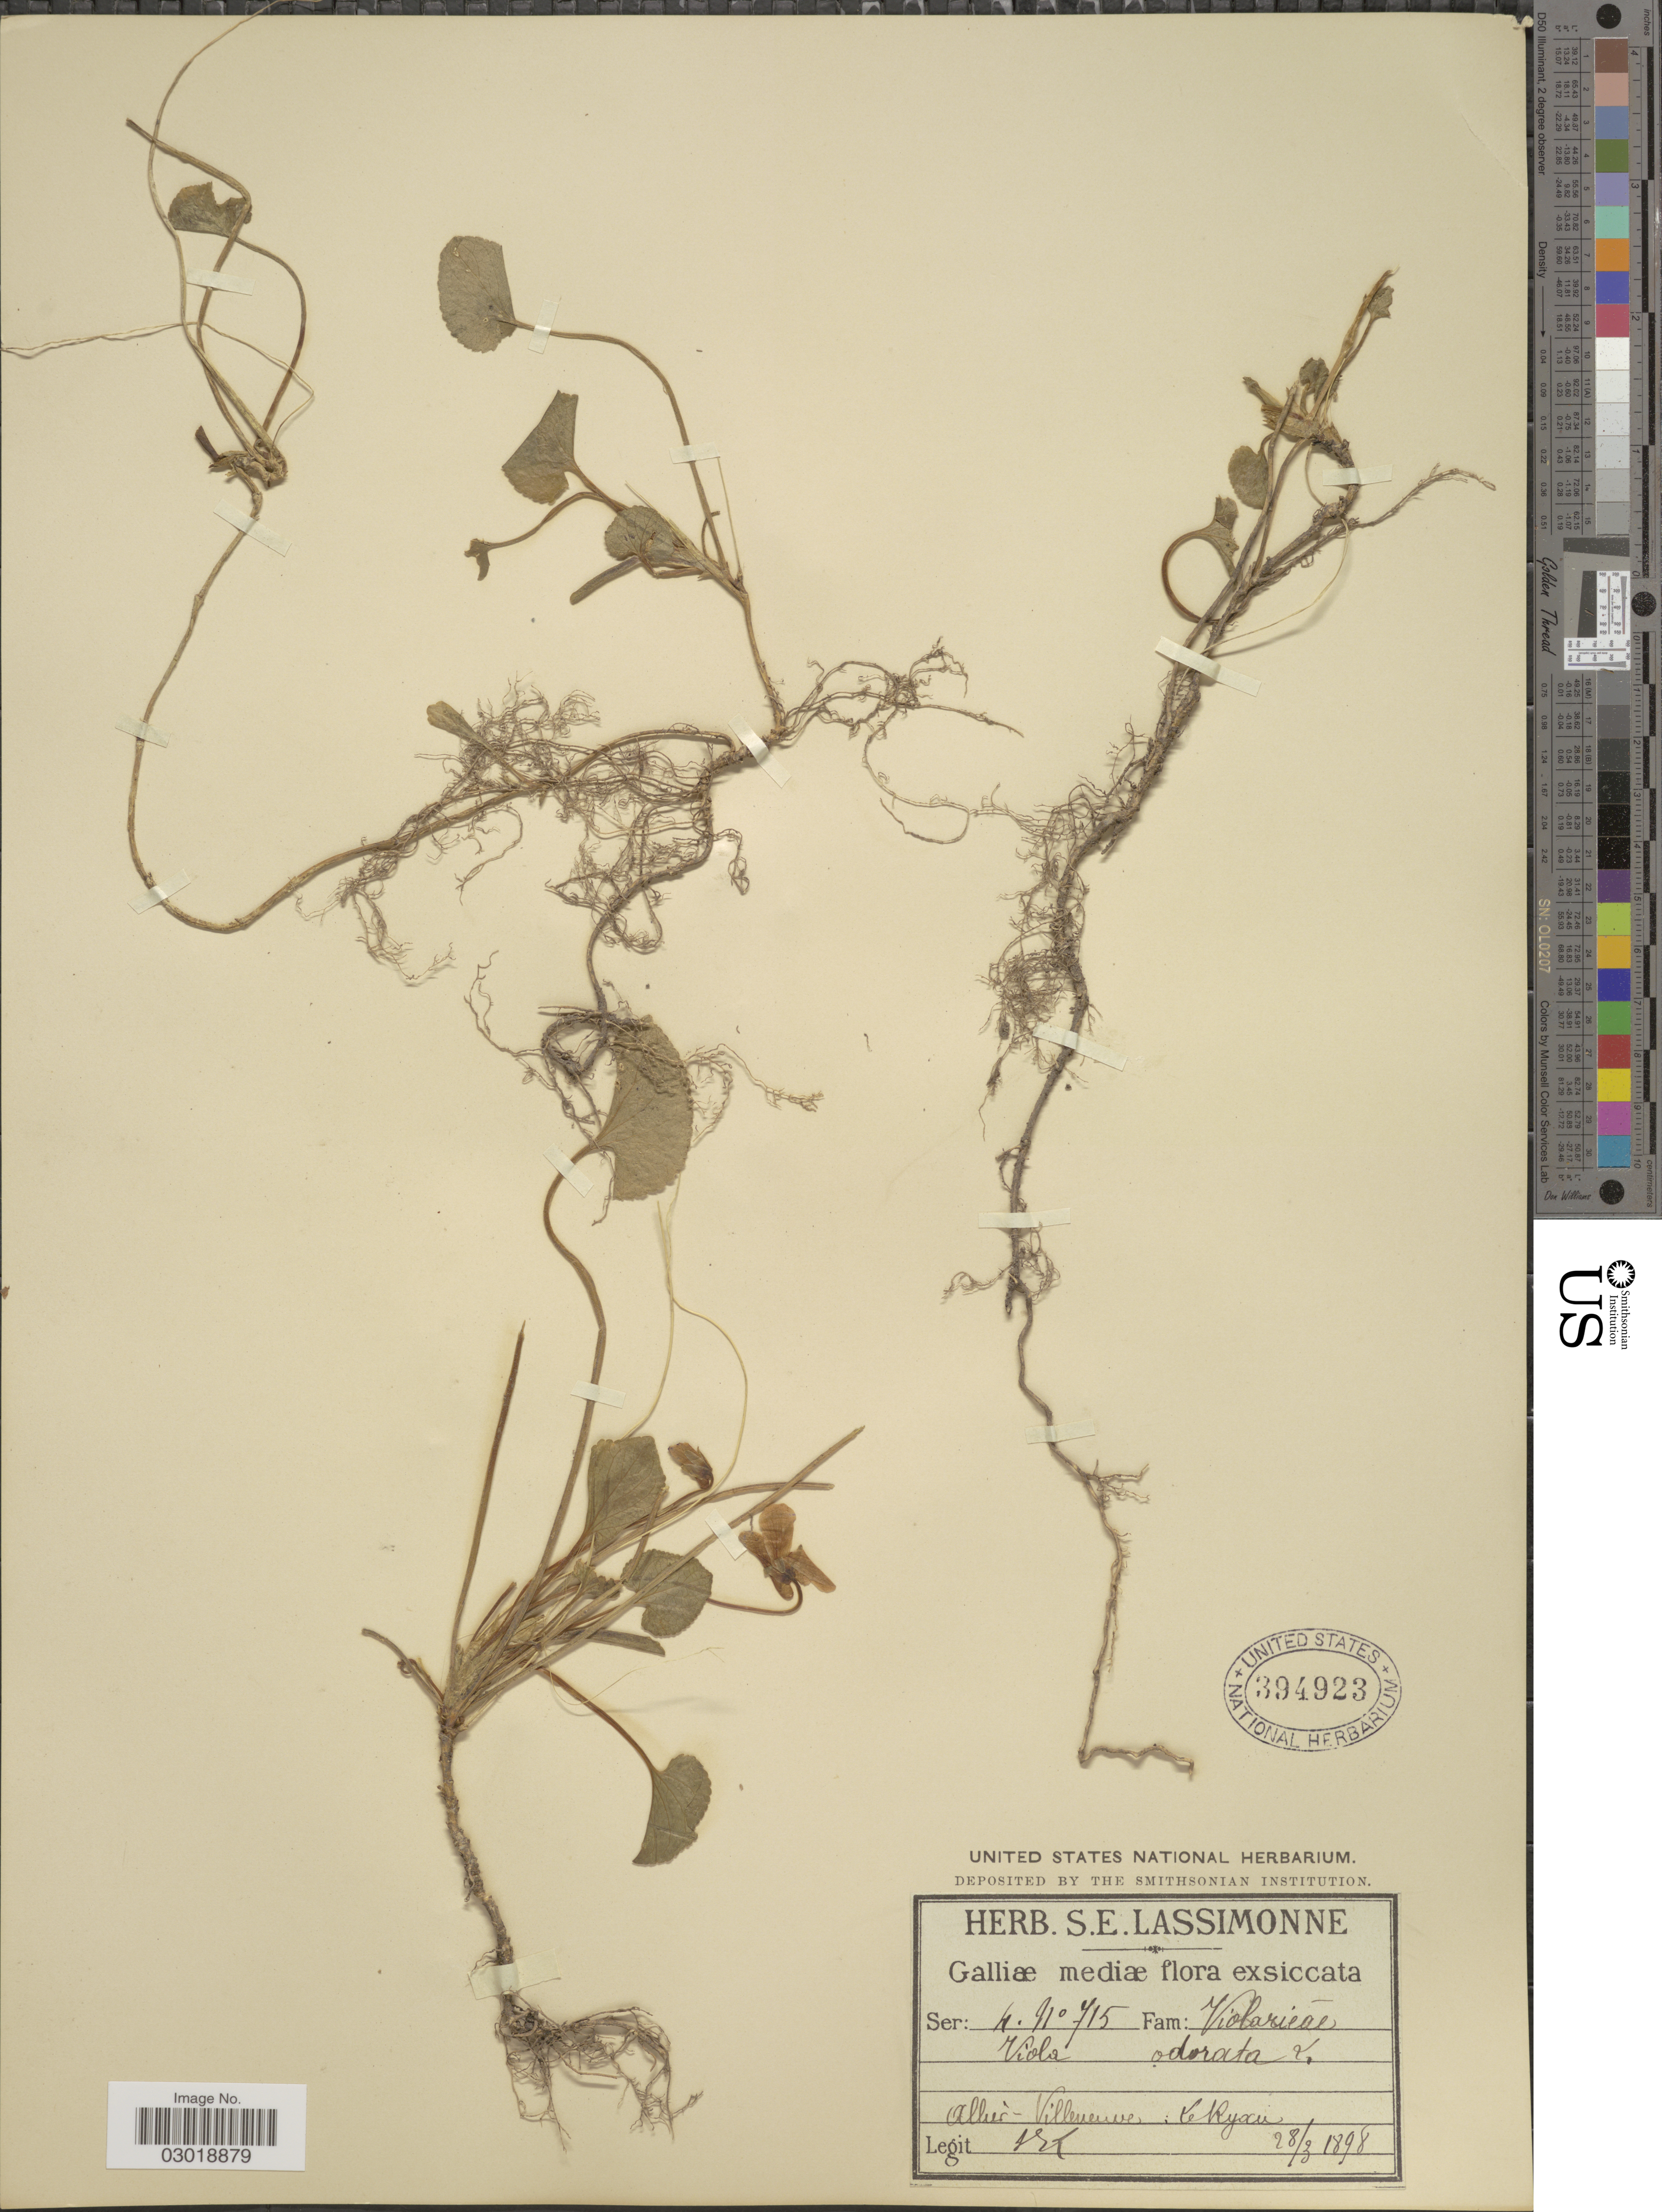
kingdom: Plantae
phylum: Tracheophyta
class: Magnoliopsida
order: Malpighiales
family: Violaceae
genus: Viola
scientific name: Viola odorata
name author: L.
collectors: S. Lassimonne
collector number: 715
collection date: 1898-03-28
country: France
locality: Galliæ mediæ, Allier - Villeneuve: Le Ryocu.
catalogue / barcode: US 394923